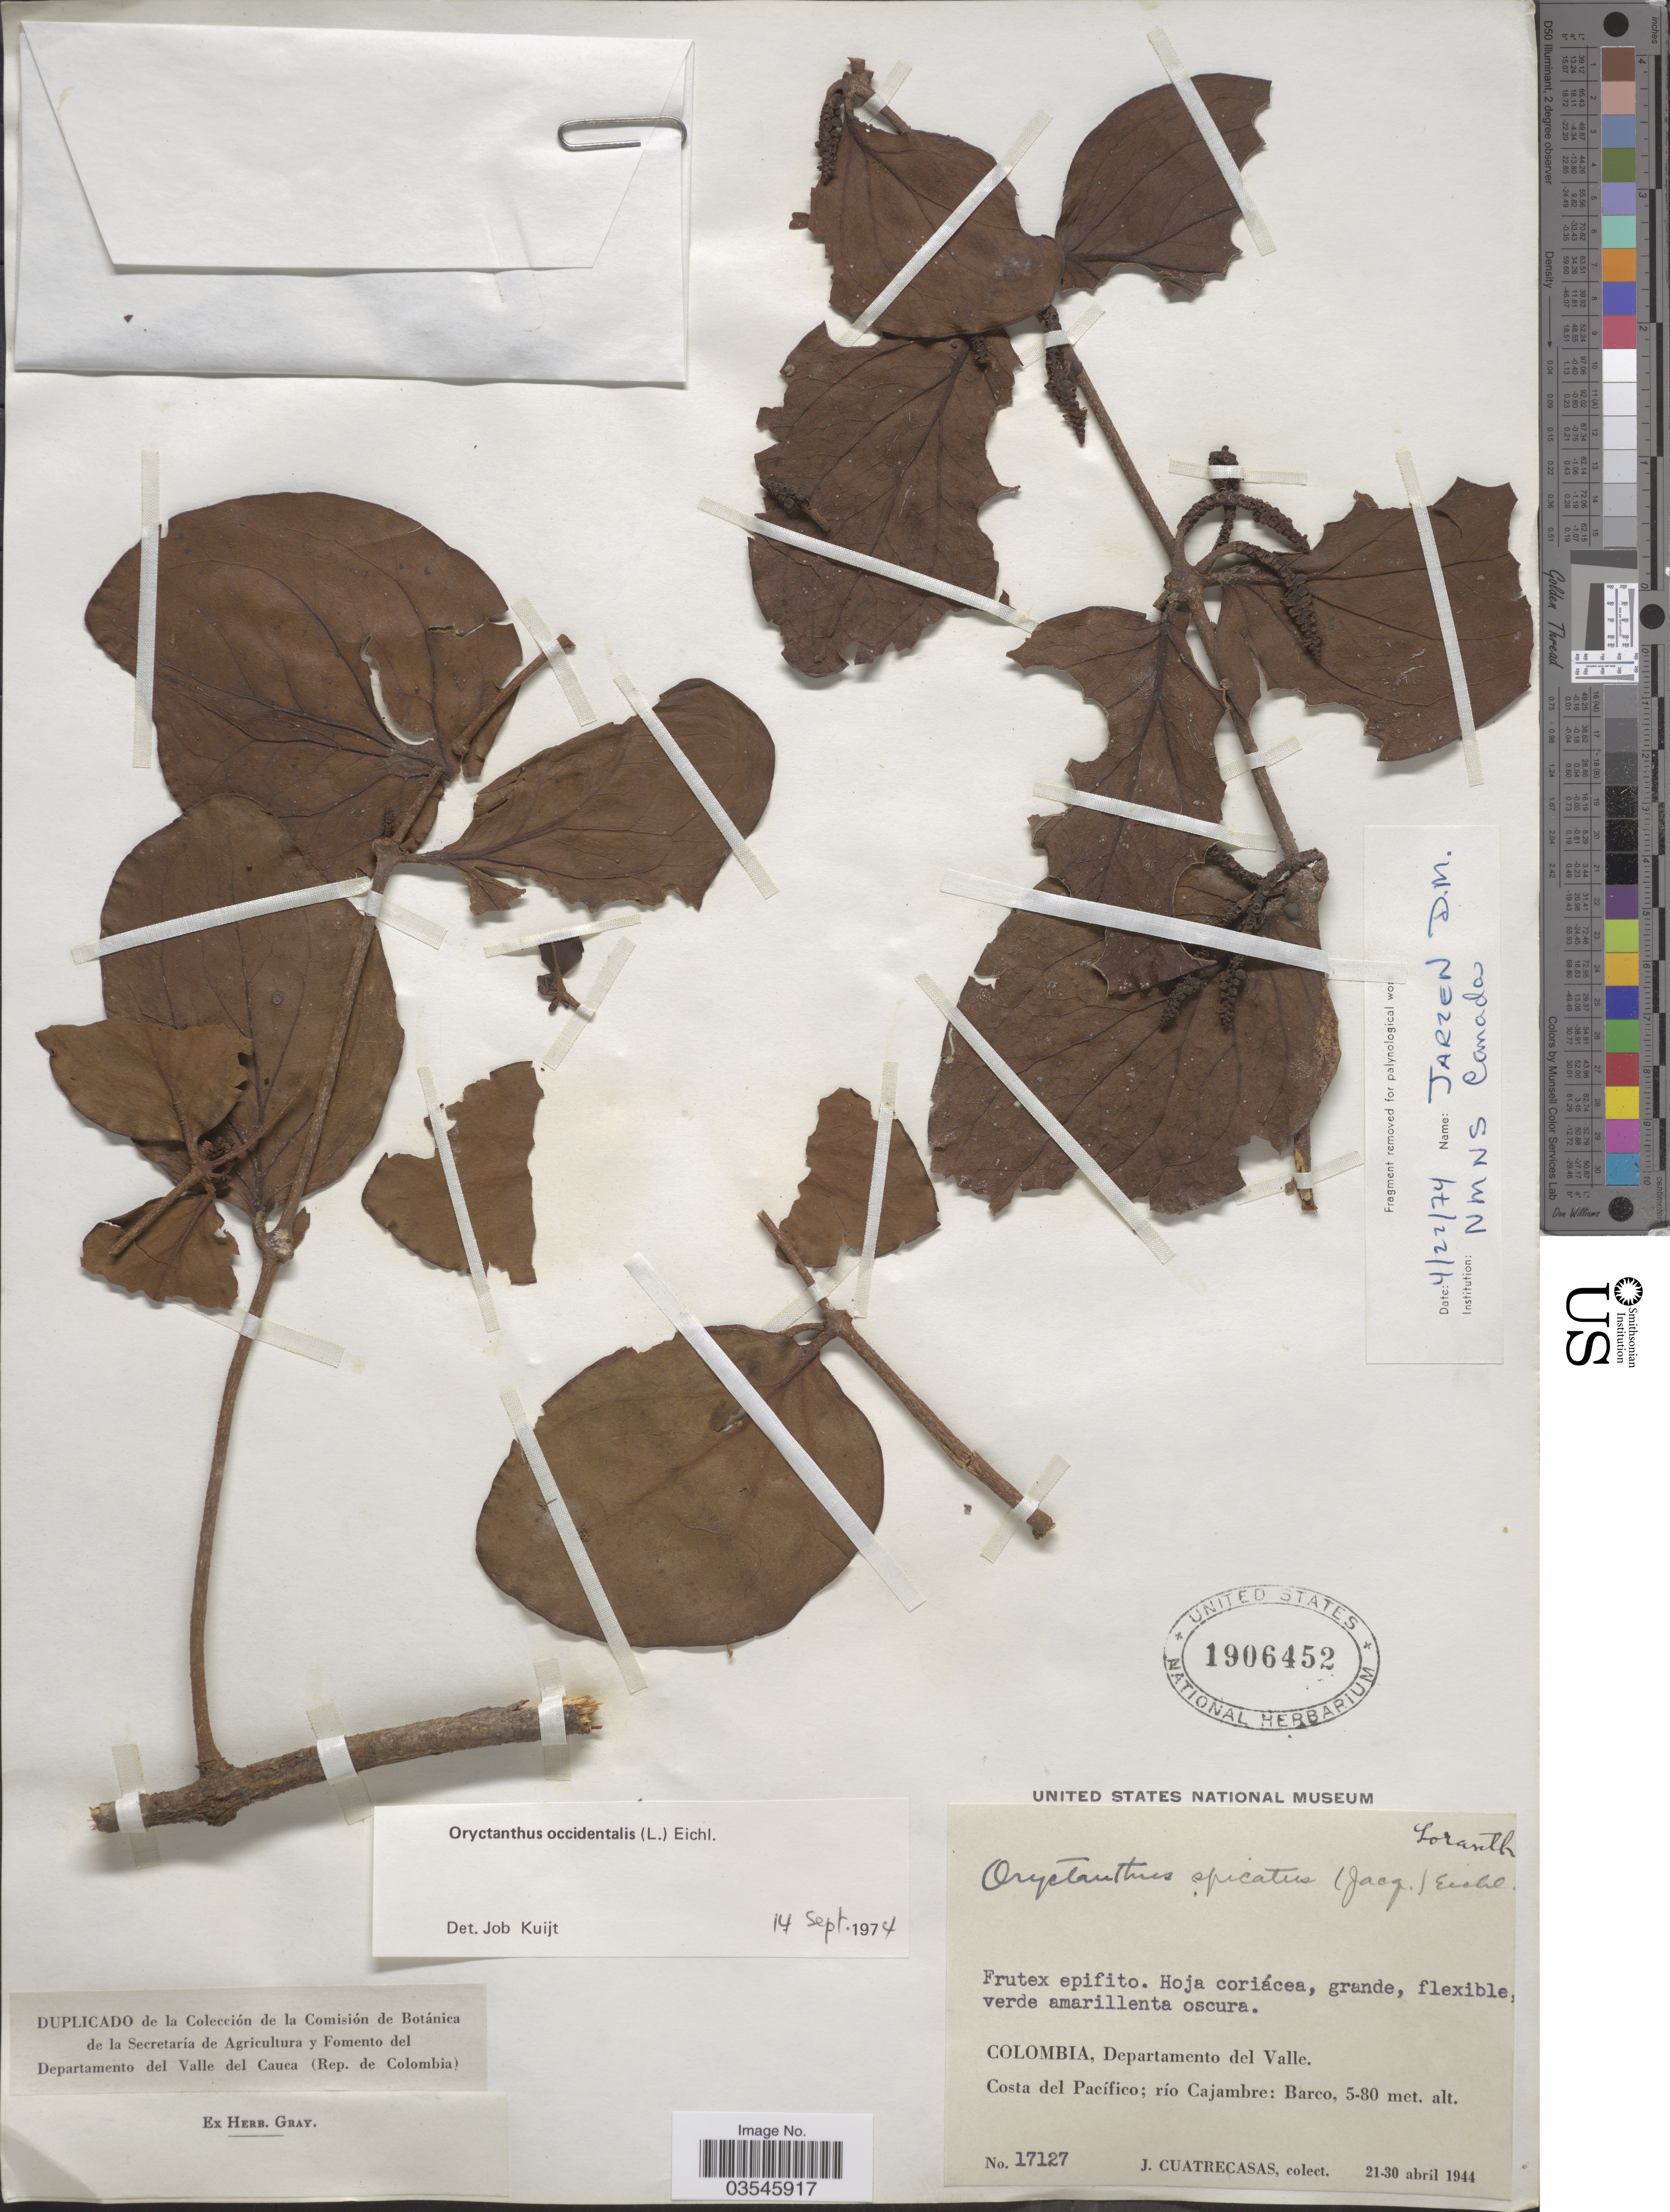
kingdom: Plantae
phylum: Tracheophyta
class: Magnoliopsida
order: Santalales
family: Loranthaceae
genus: Oryctanthus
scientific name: Oryctanthus occidentalis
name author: (L.) Eichler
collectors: J. Cuatrecasas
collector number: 17127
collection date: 1944-04-21/1944-04-30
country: Colombia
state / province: Valle del Cauca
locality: Departamento del Valle. Costa del Pacífico; río Cajambre: Barco.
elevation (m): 5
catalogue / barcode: US 1906452